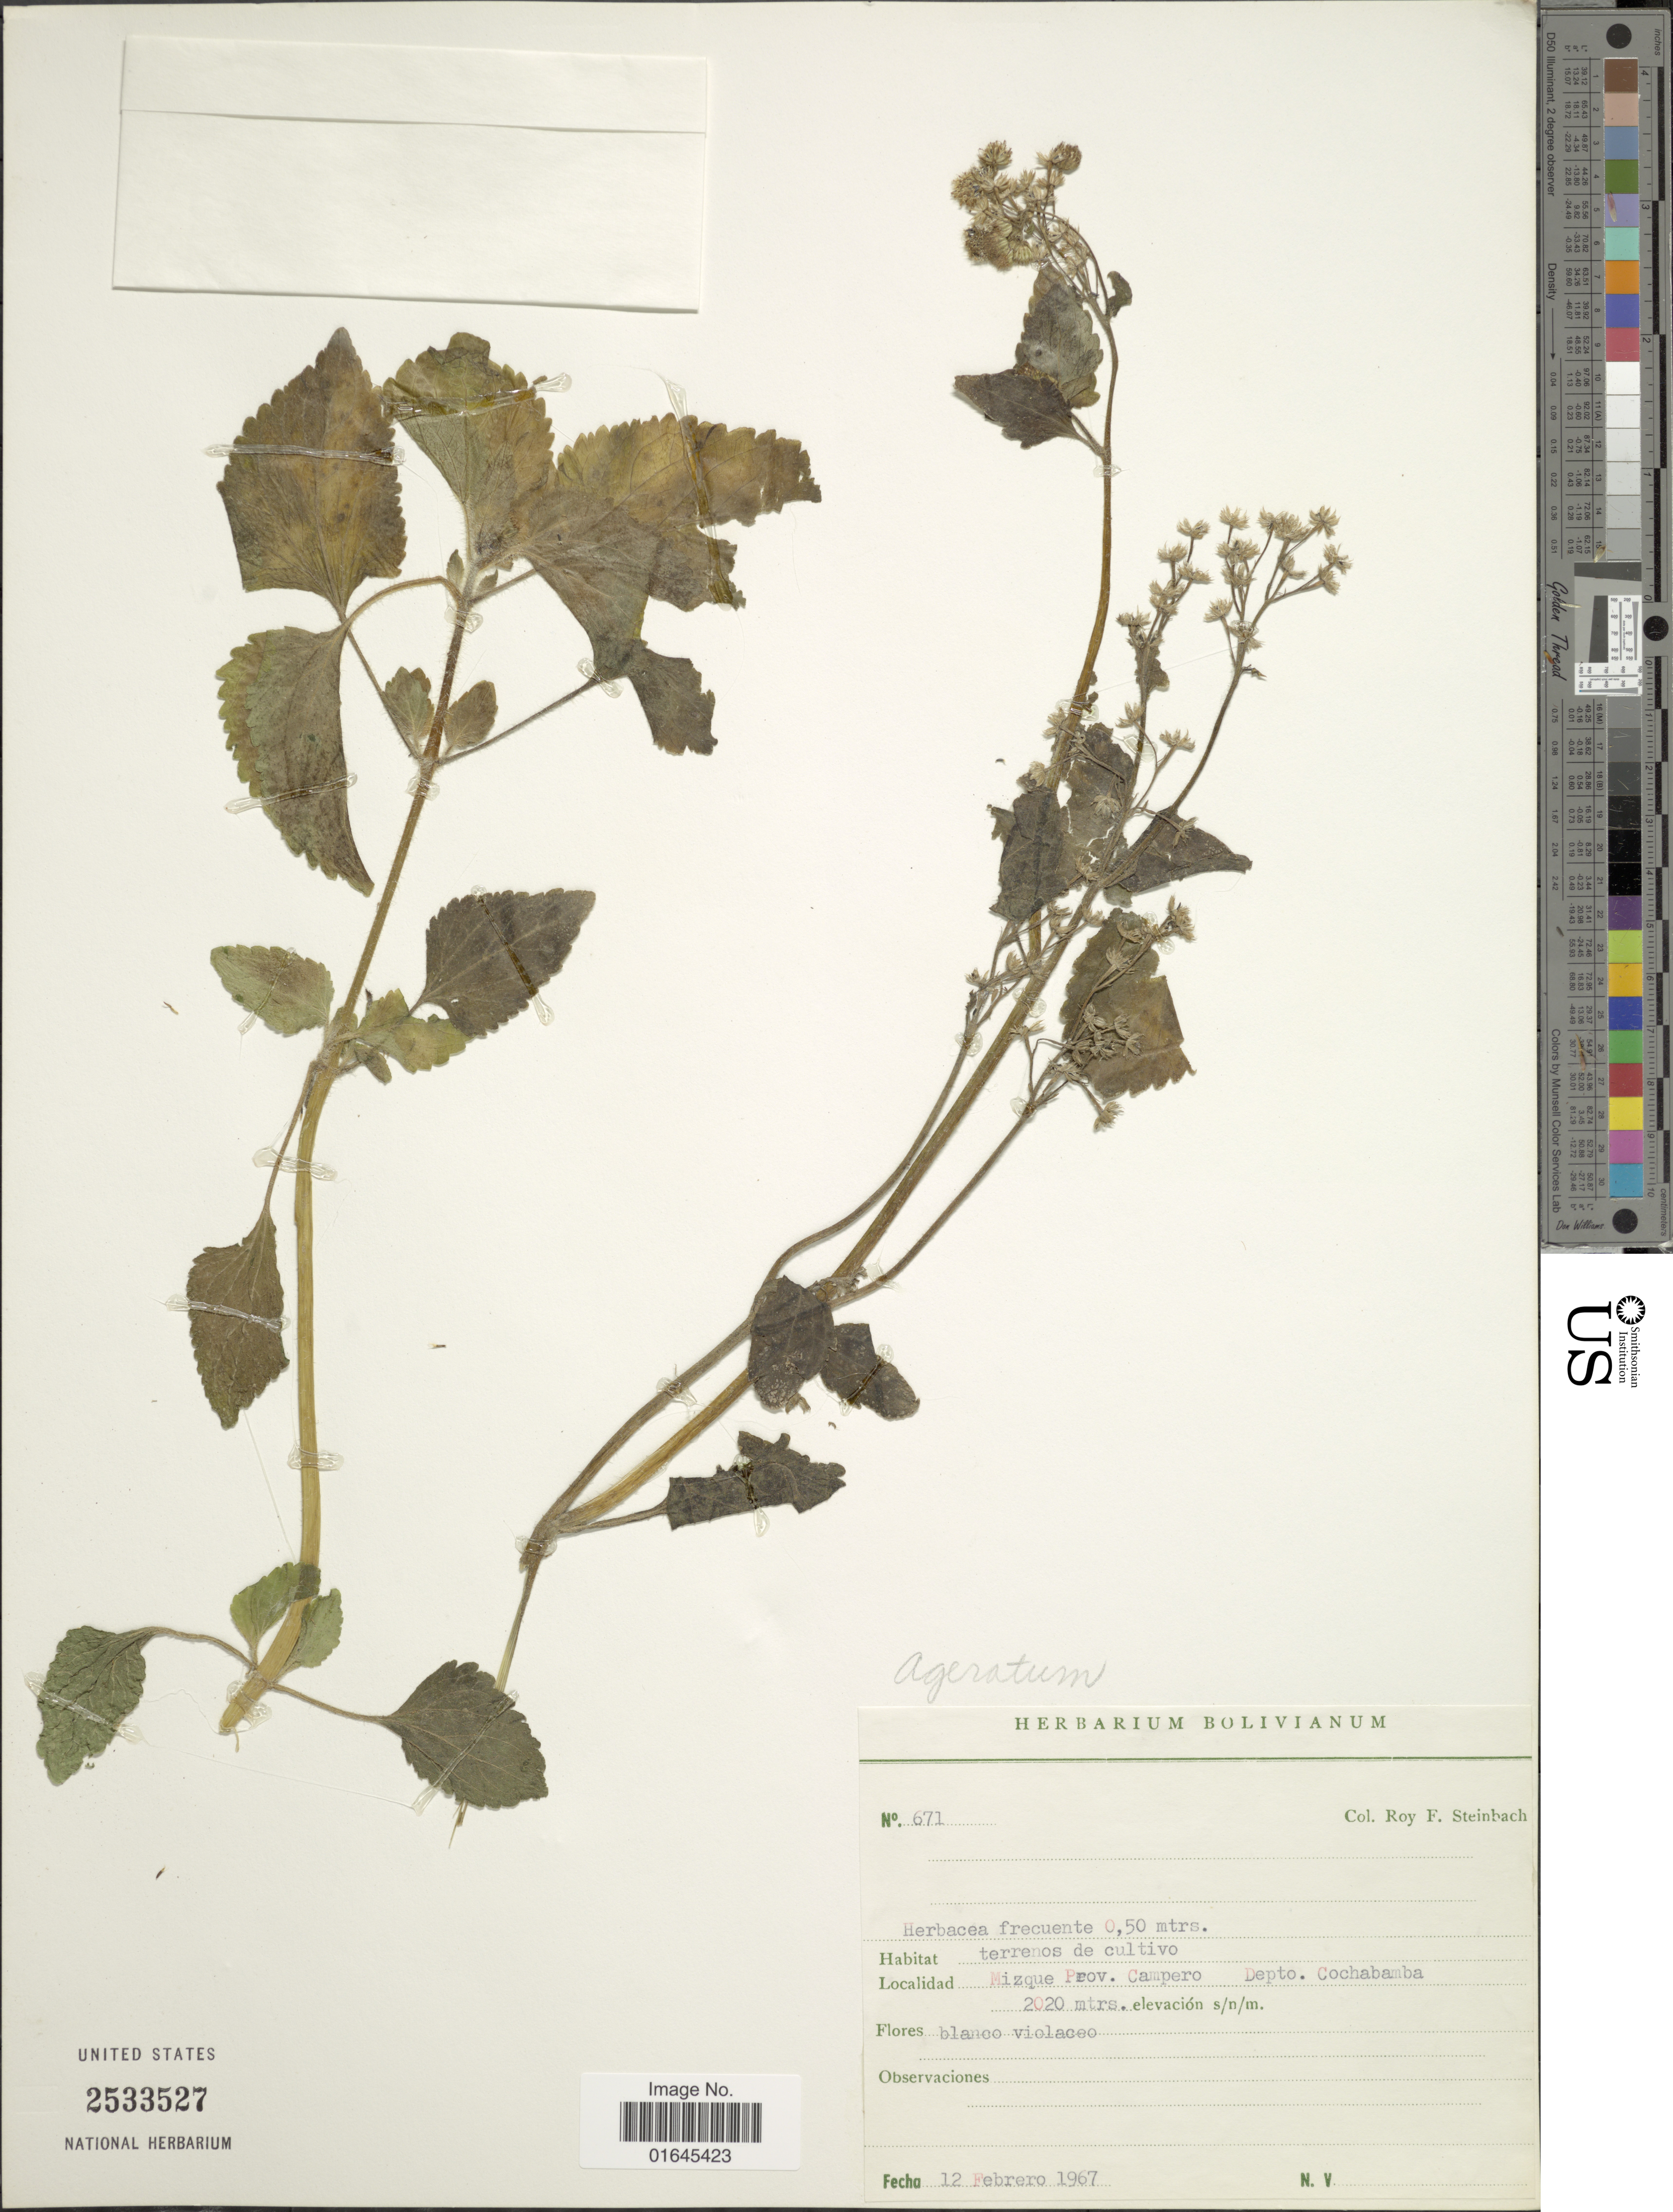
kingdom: Plantae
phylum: Tracheophyta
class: Magnoliopsida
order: Asterales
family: Asteraceae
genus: Ageratum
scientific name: Ageratum conyzoides subsp. conyzoides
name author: L.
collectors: R. F. Steinbach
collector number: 671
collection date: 1967-02-12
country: Bolivia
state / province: Cochabamba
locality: Mizque Prov. Campero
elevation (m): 2020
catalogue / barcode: US 2533527